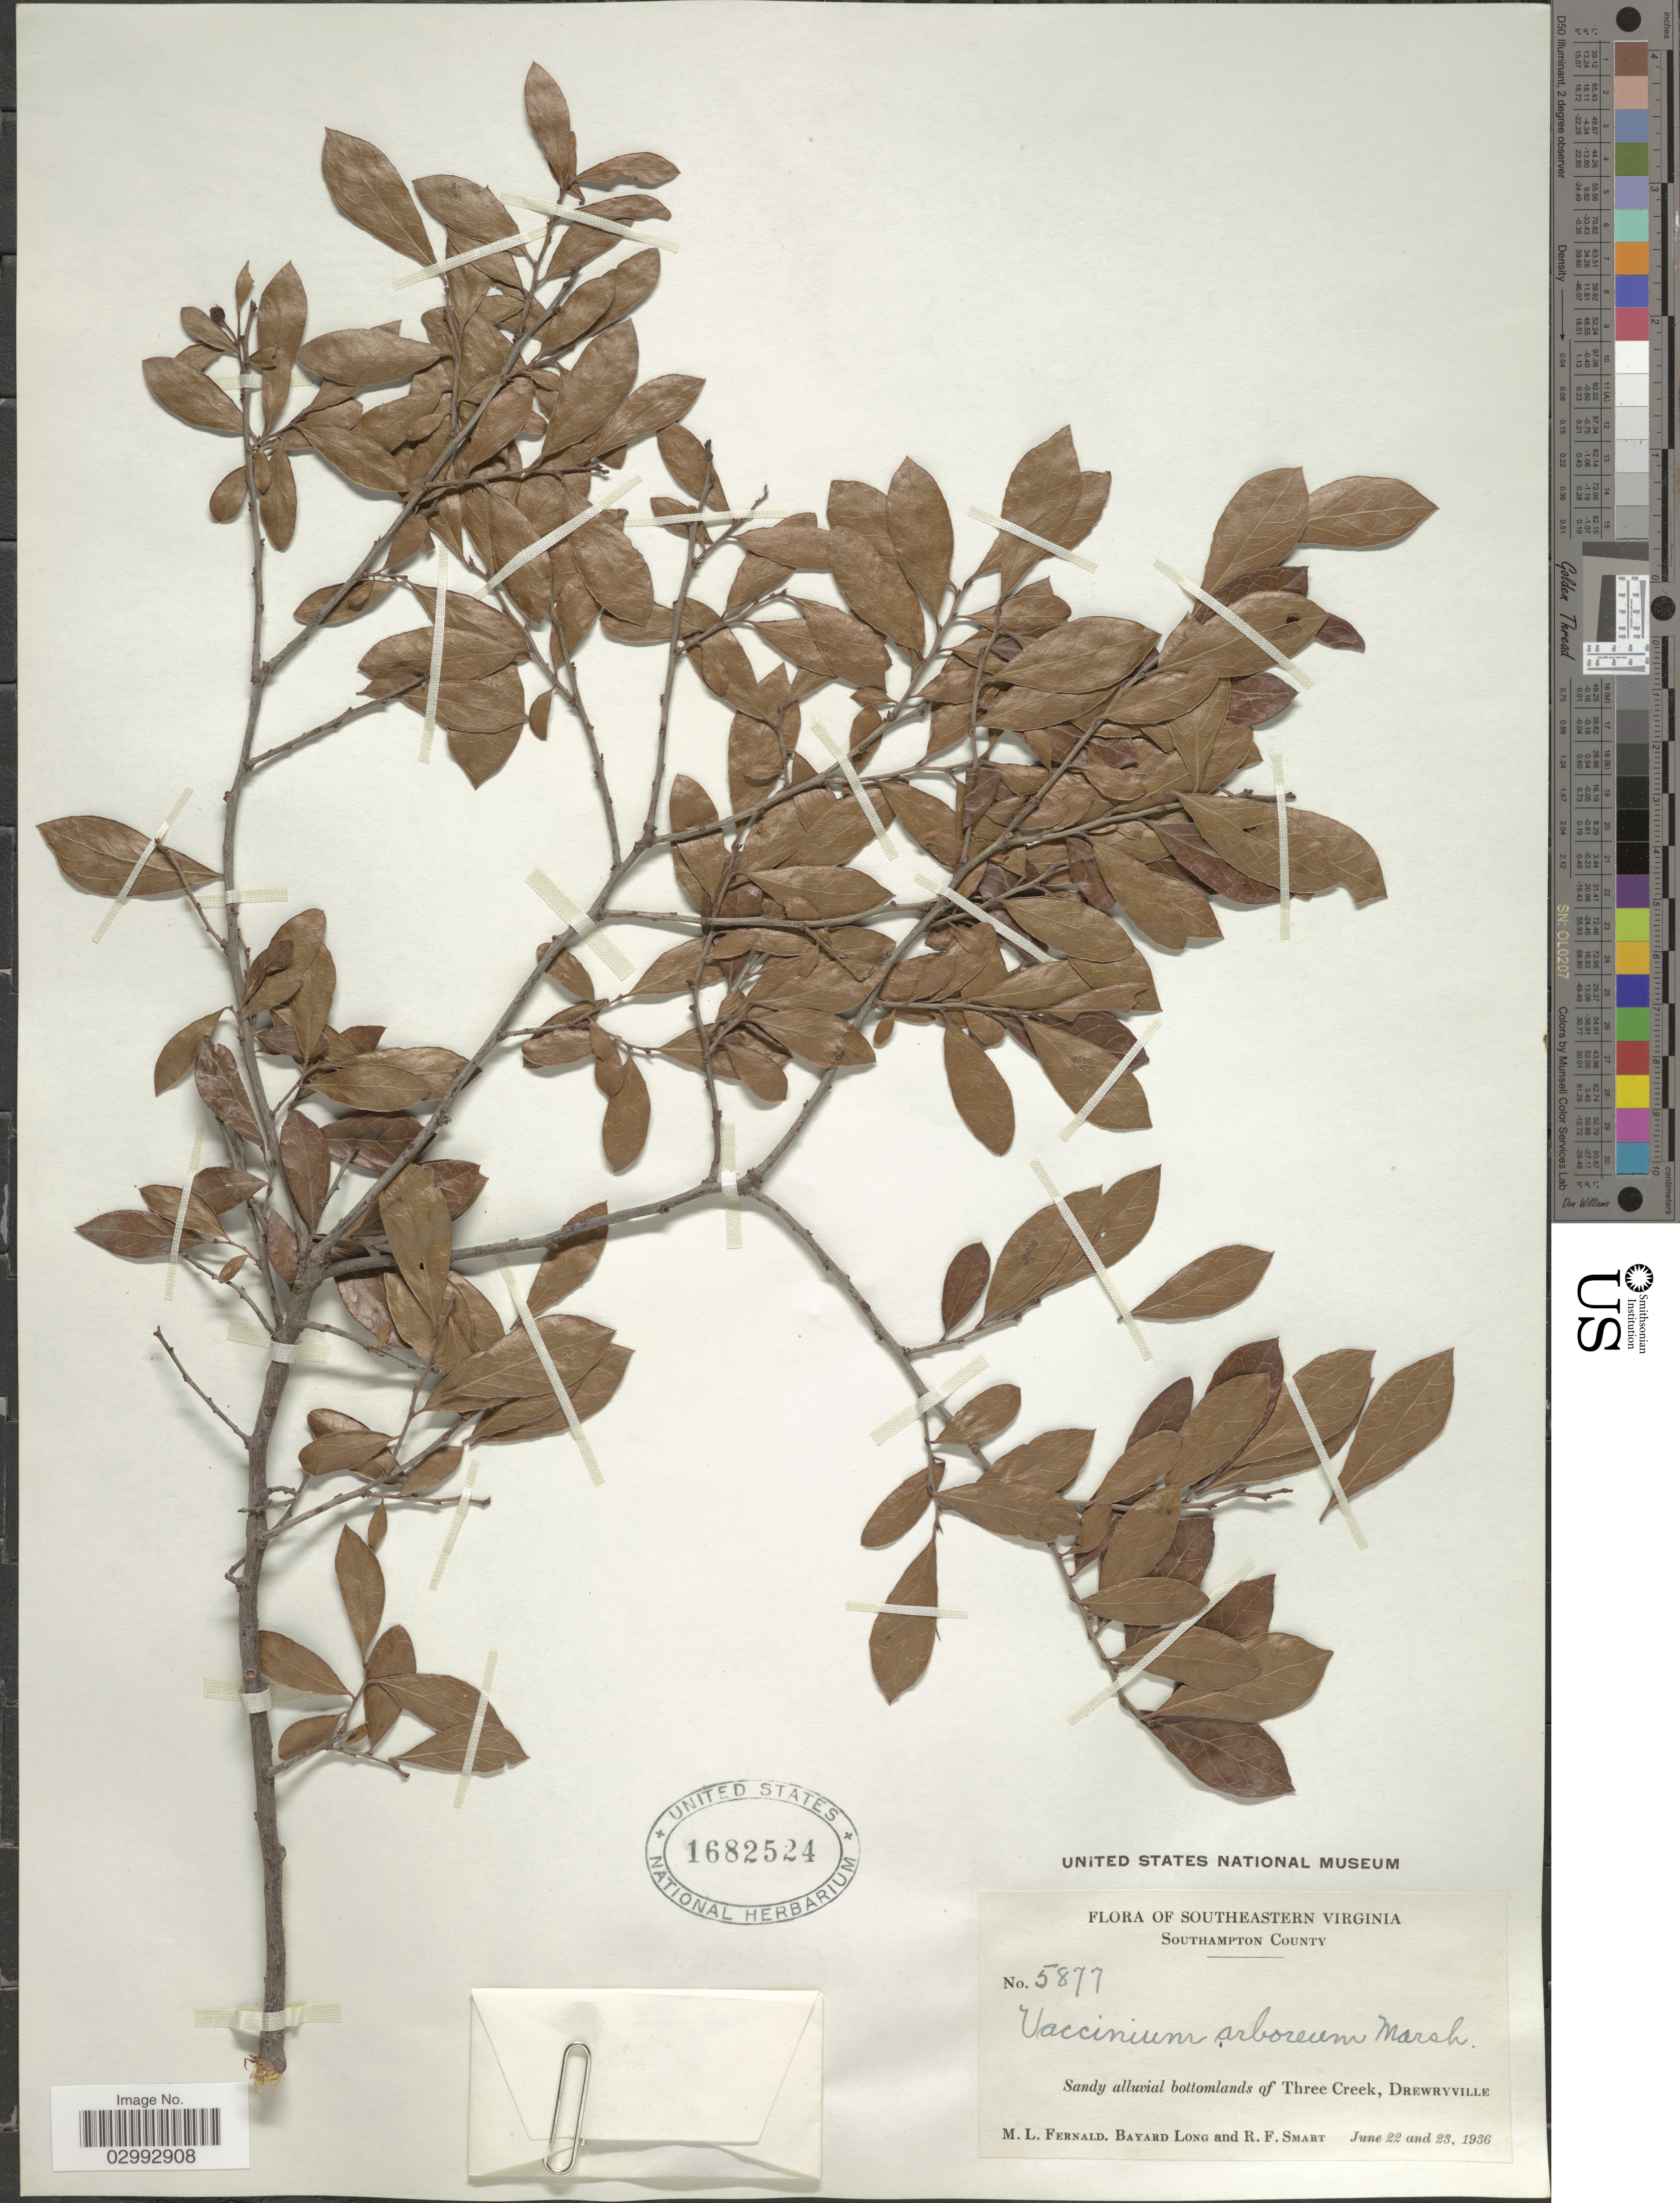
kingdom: Plantae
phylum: Tracheophyta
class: Magnoliopsida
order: Ericales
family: Ericaceae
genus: Batodendron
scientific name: Batodendron arboreum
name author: Nutt.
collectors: M. L. Fernald, B. Long & R. Smart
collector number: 5877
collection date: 1936-06-22/1936-06-23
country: United States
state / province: Virginia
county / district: Southampton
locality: Southeastern Virginia. Southampton County. Sandy alluvial bottomlands of Three Creek, Drewryville.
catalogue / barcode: US 1682524